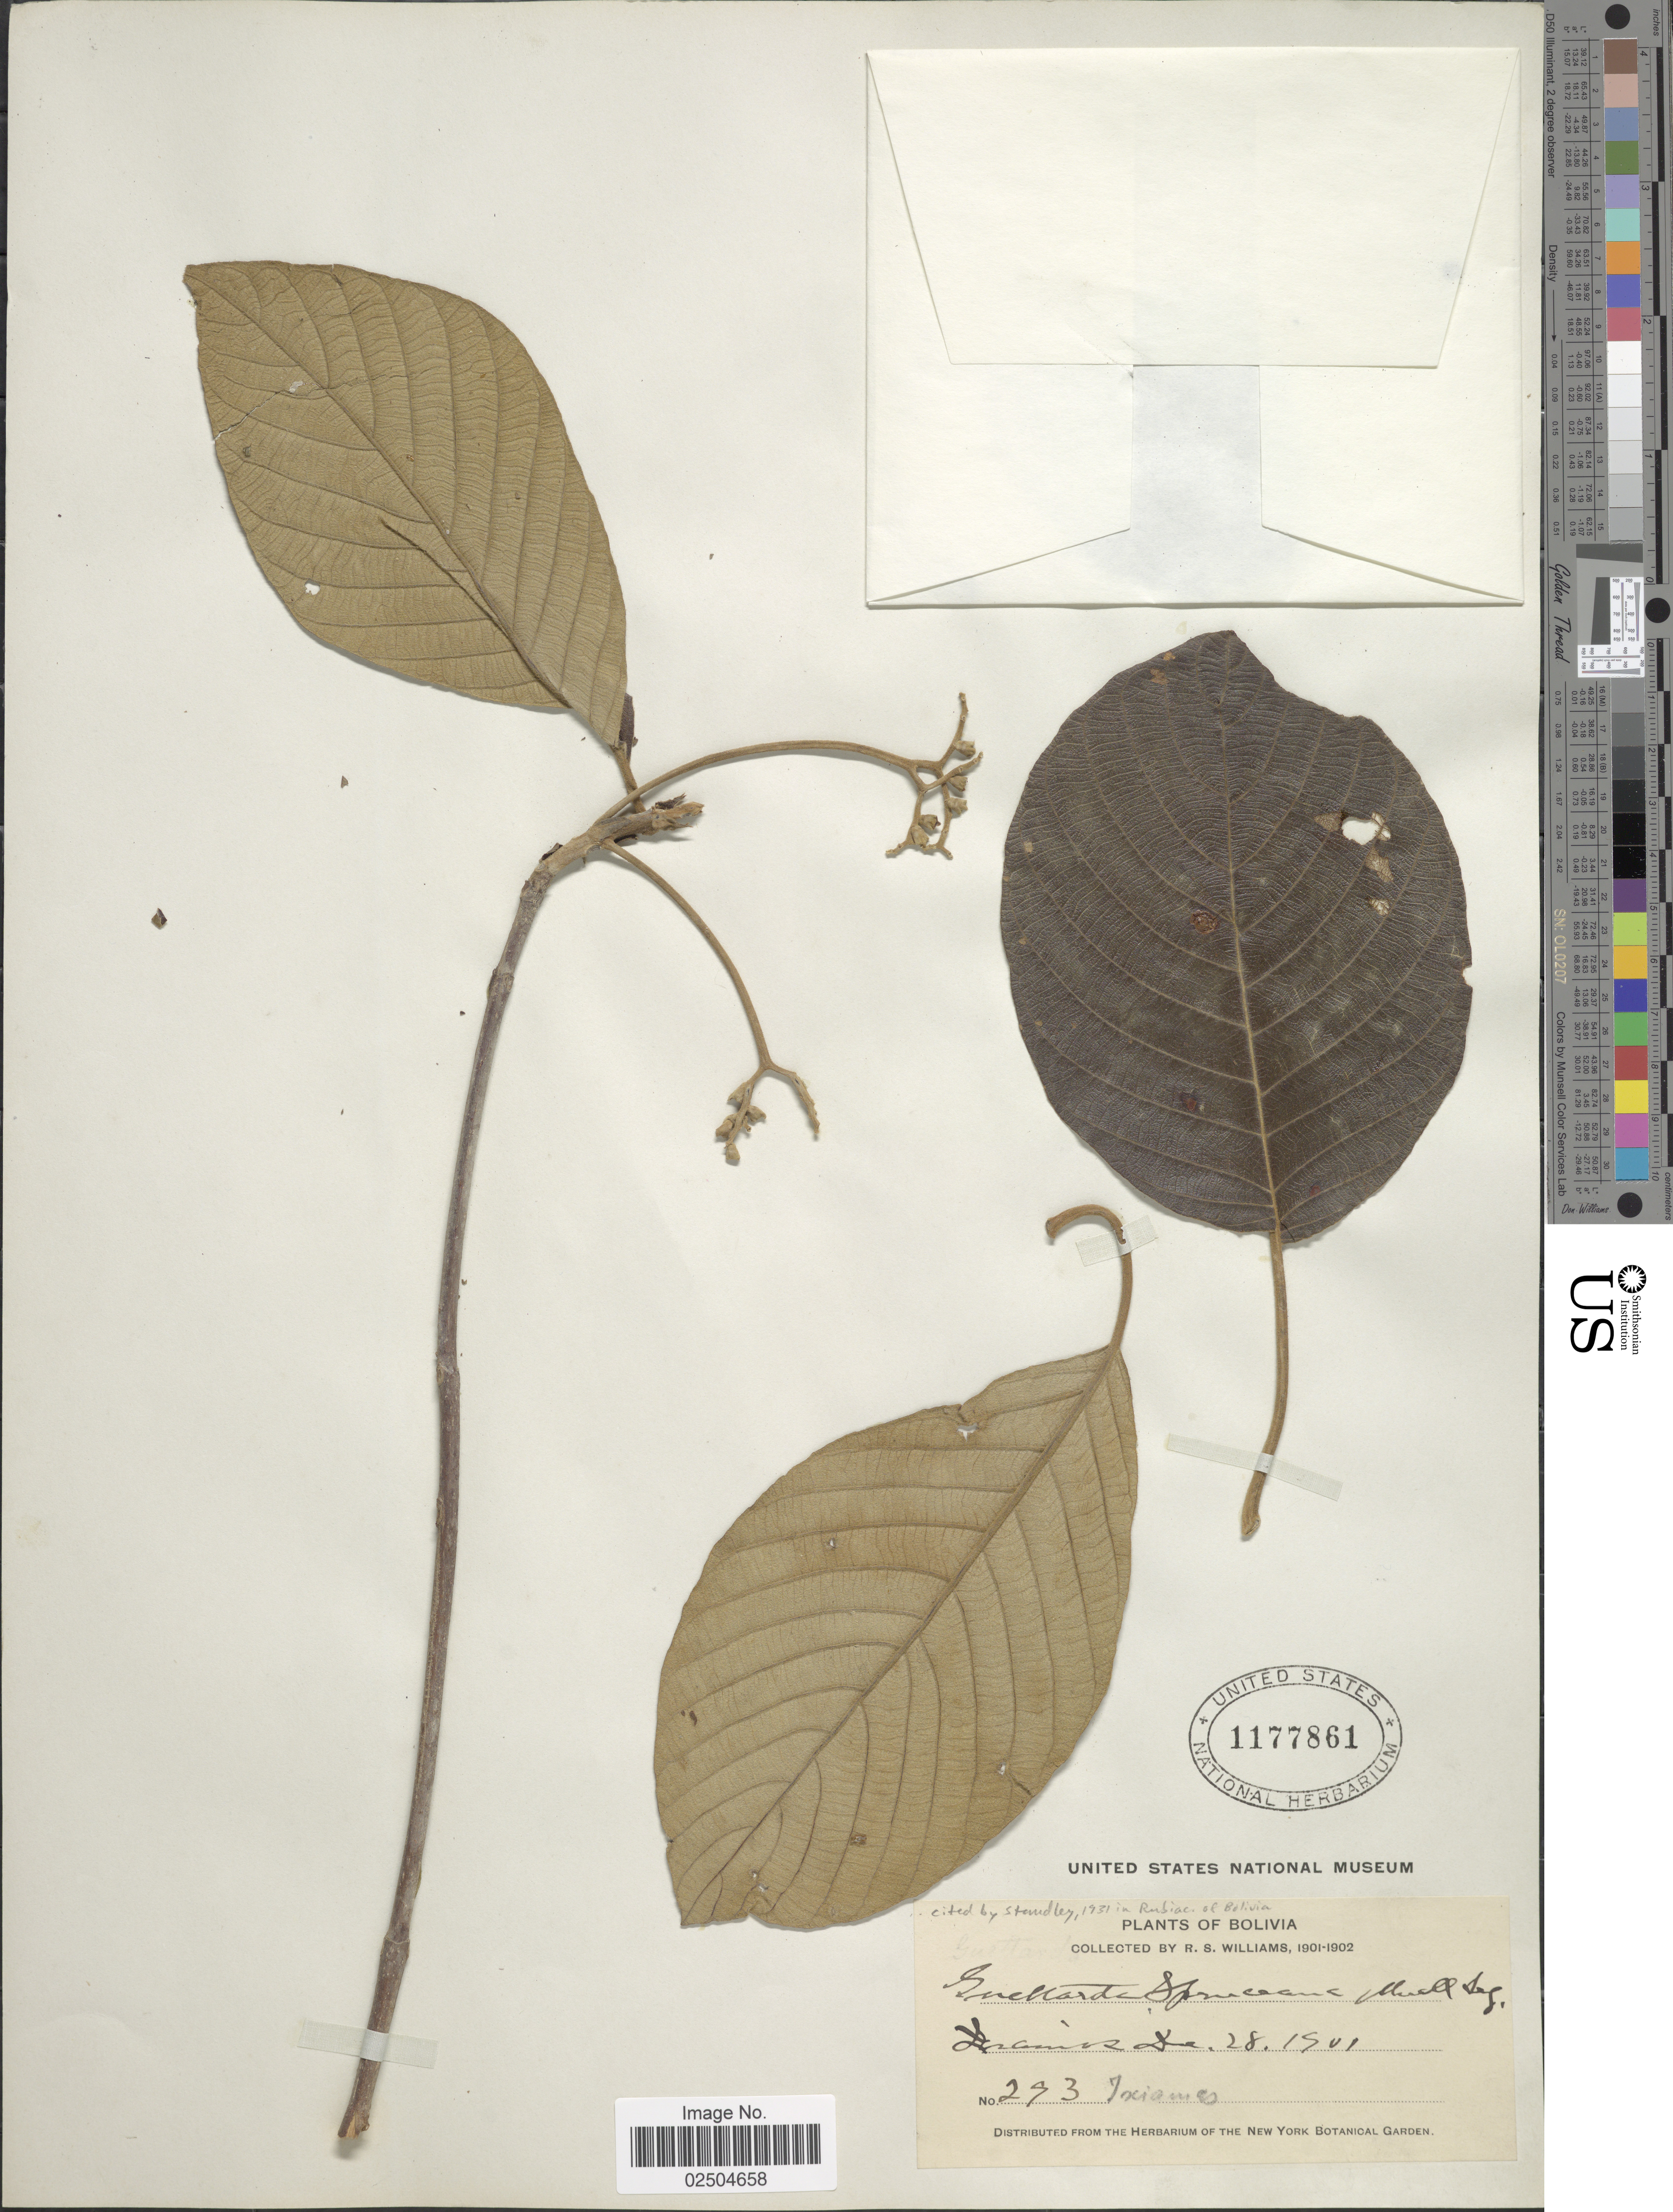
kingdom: Plantae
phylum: Tracheophyta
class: Magnoliopsida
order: Gentianales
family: Rubiaceae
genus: Guettarda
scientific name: Guettarda spruceana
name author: Müll. Arg.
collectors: R. S. Williams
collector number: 293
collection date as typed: Dec. 28, 1901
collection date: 1901-12-28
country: Bolivia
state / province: La Paz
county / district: Iturralde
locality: Ixiamas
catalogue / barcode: US 1177861